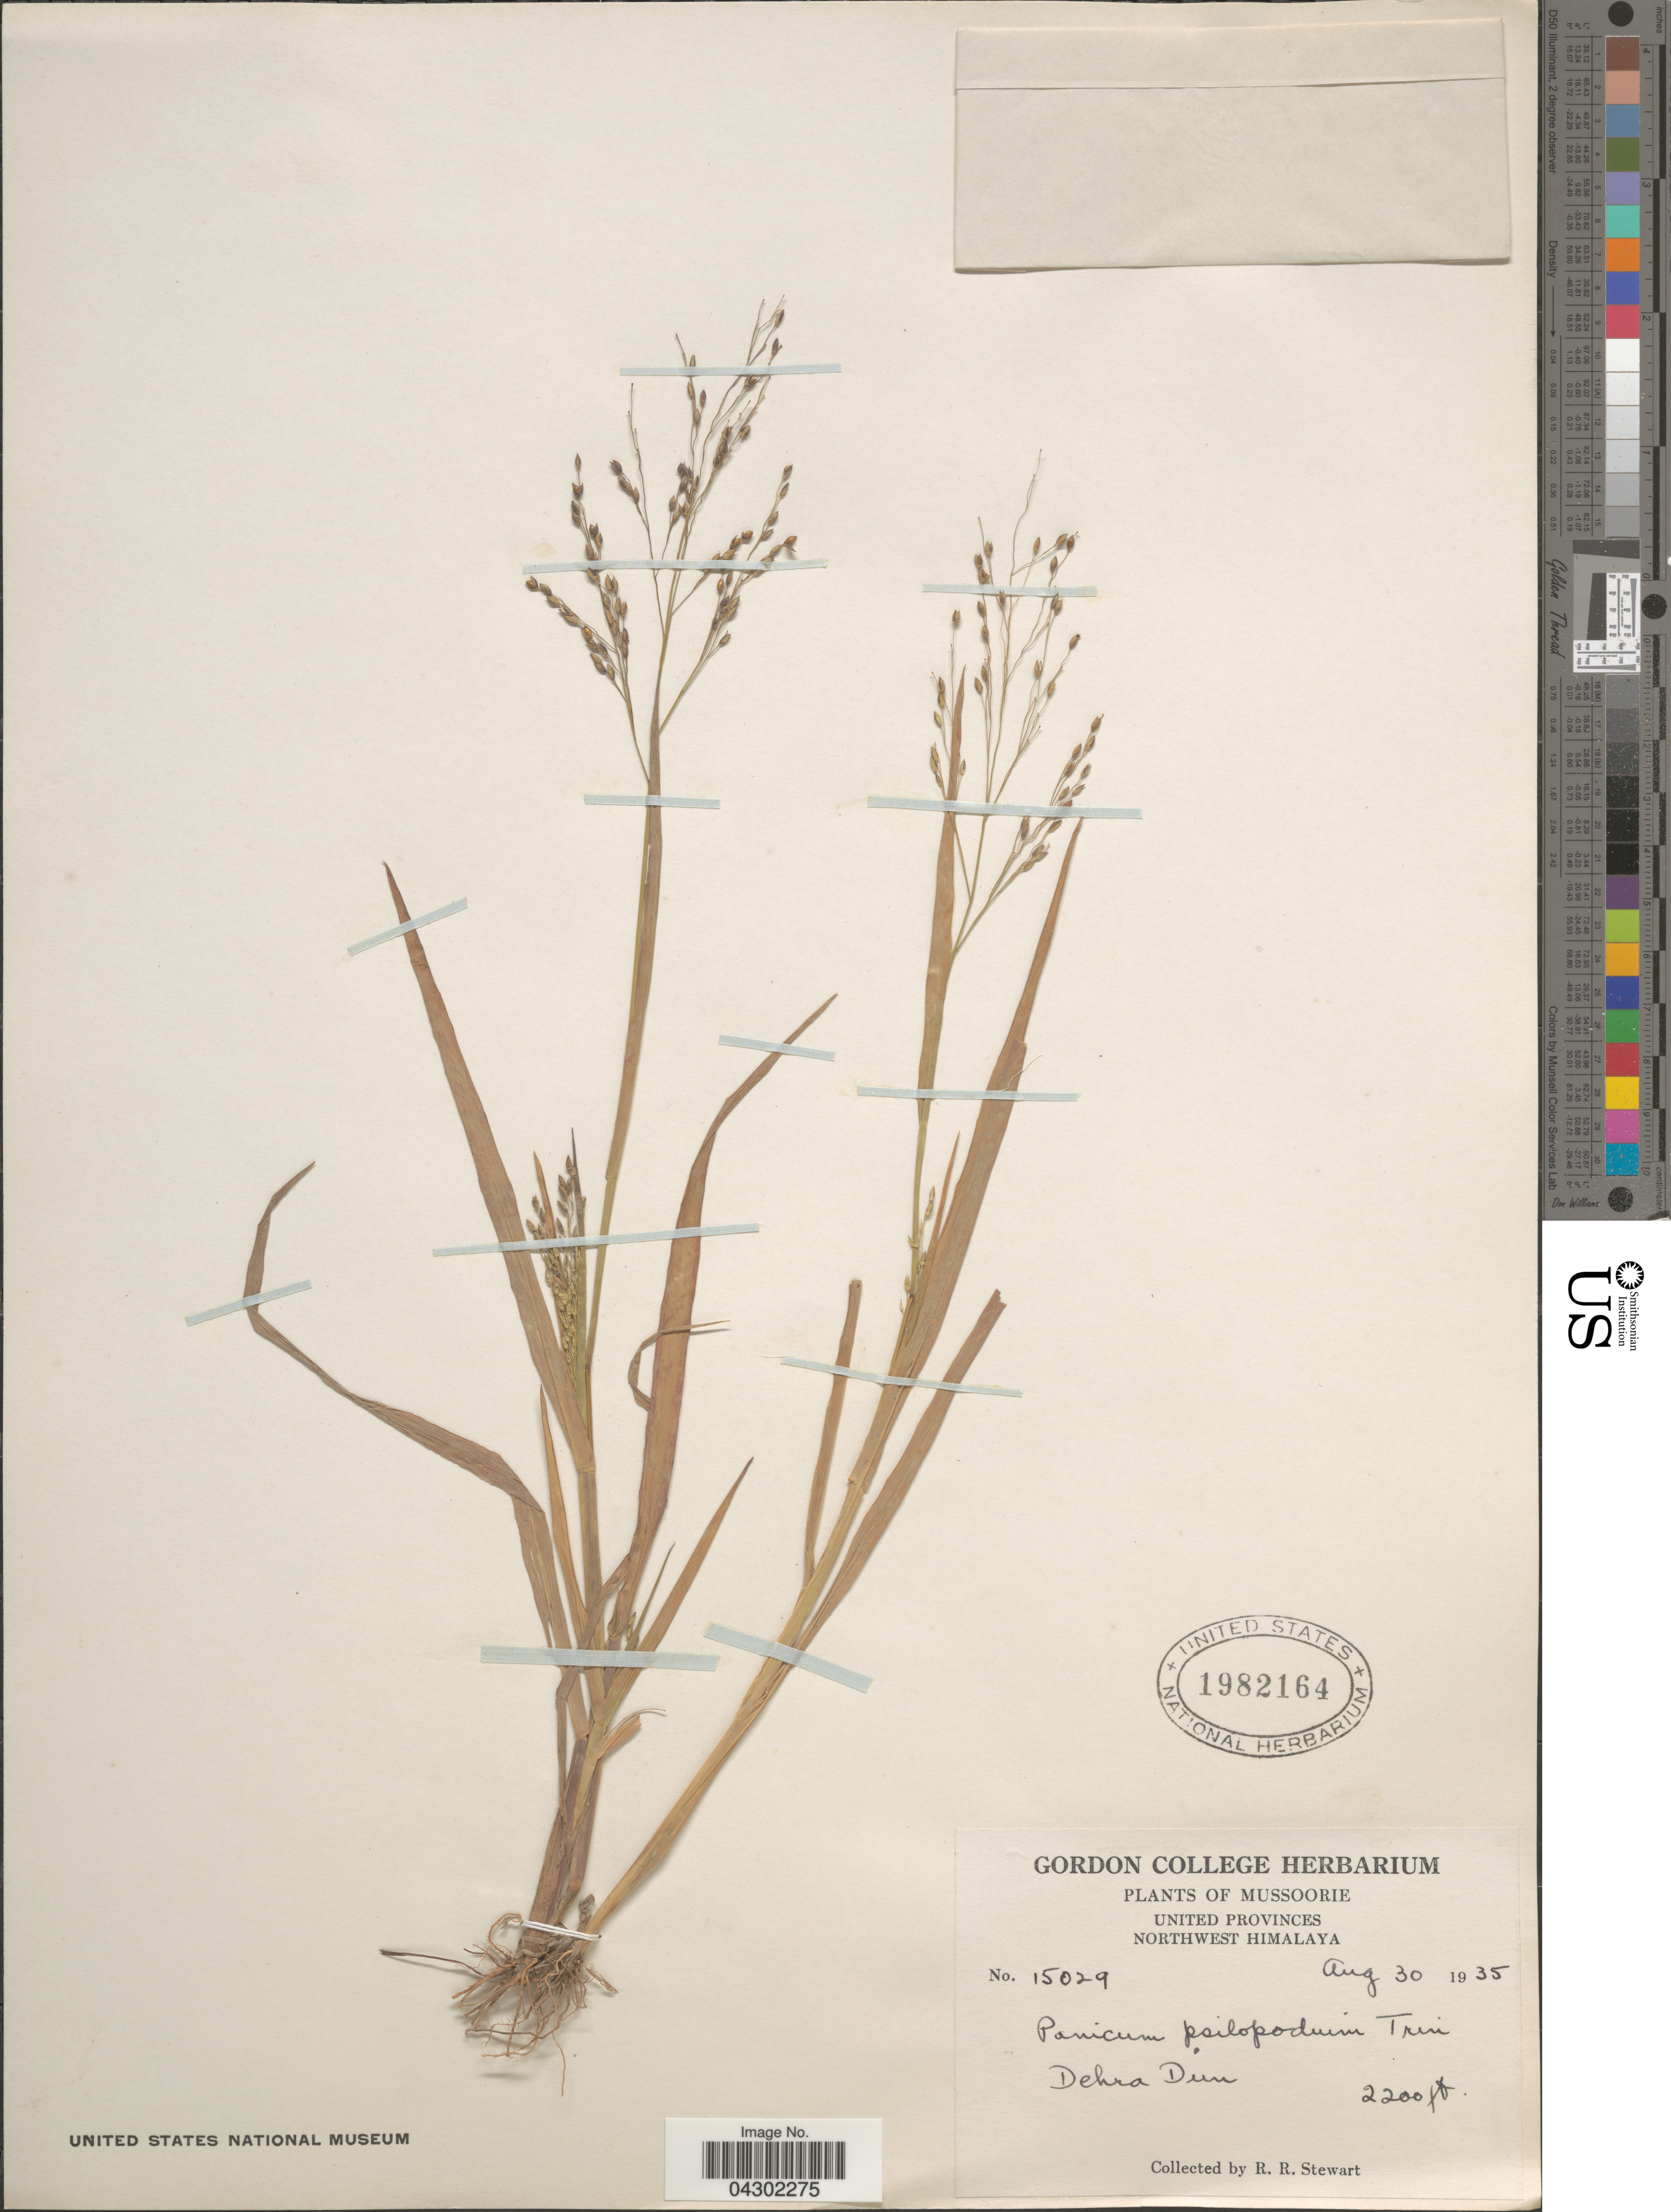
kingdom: Plantae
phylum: Tracheophyta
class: Liliopsida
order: Poales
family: Poaceae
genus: Panicum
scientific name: Panicum sumatrense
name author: P. Roth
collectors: R. Stewart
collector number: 15029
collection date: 1935-08-30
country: India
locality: Mussoorie. United Provinces. Northwest Himalaya. Dehra Dun.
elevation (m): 671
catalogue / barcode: US 1982164